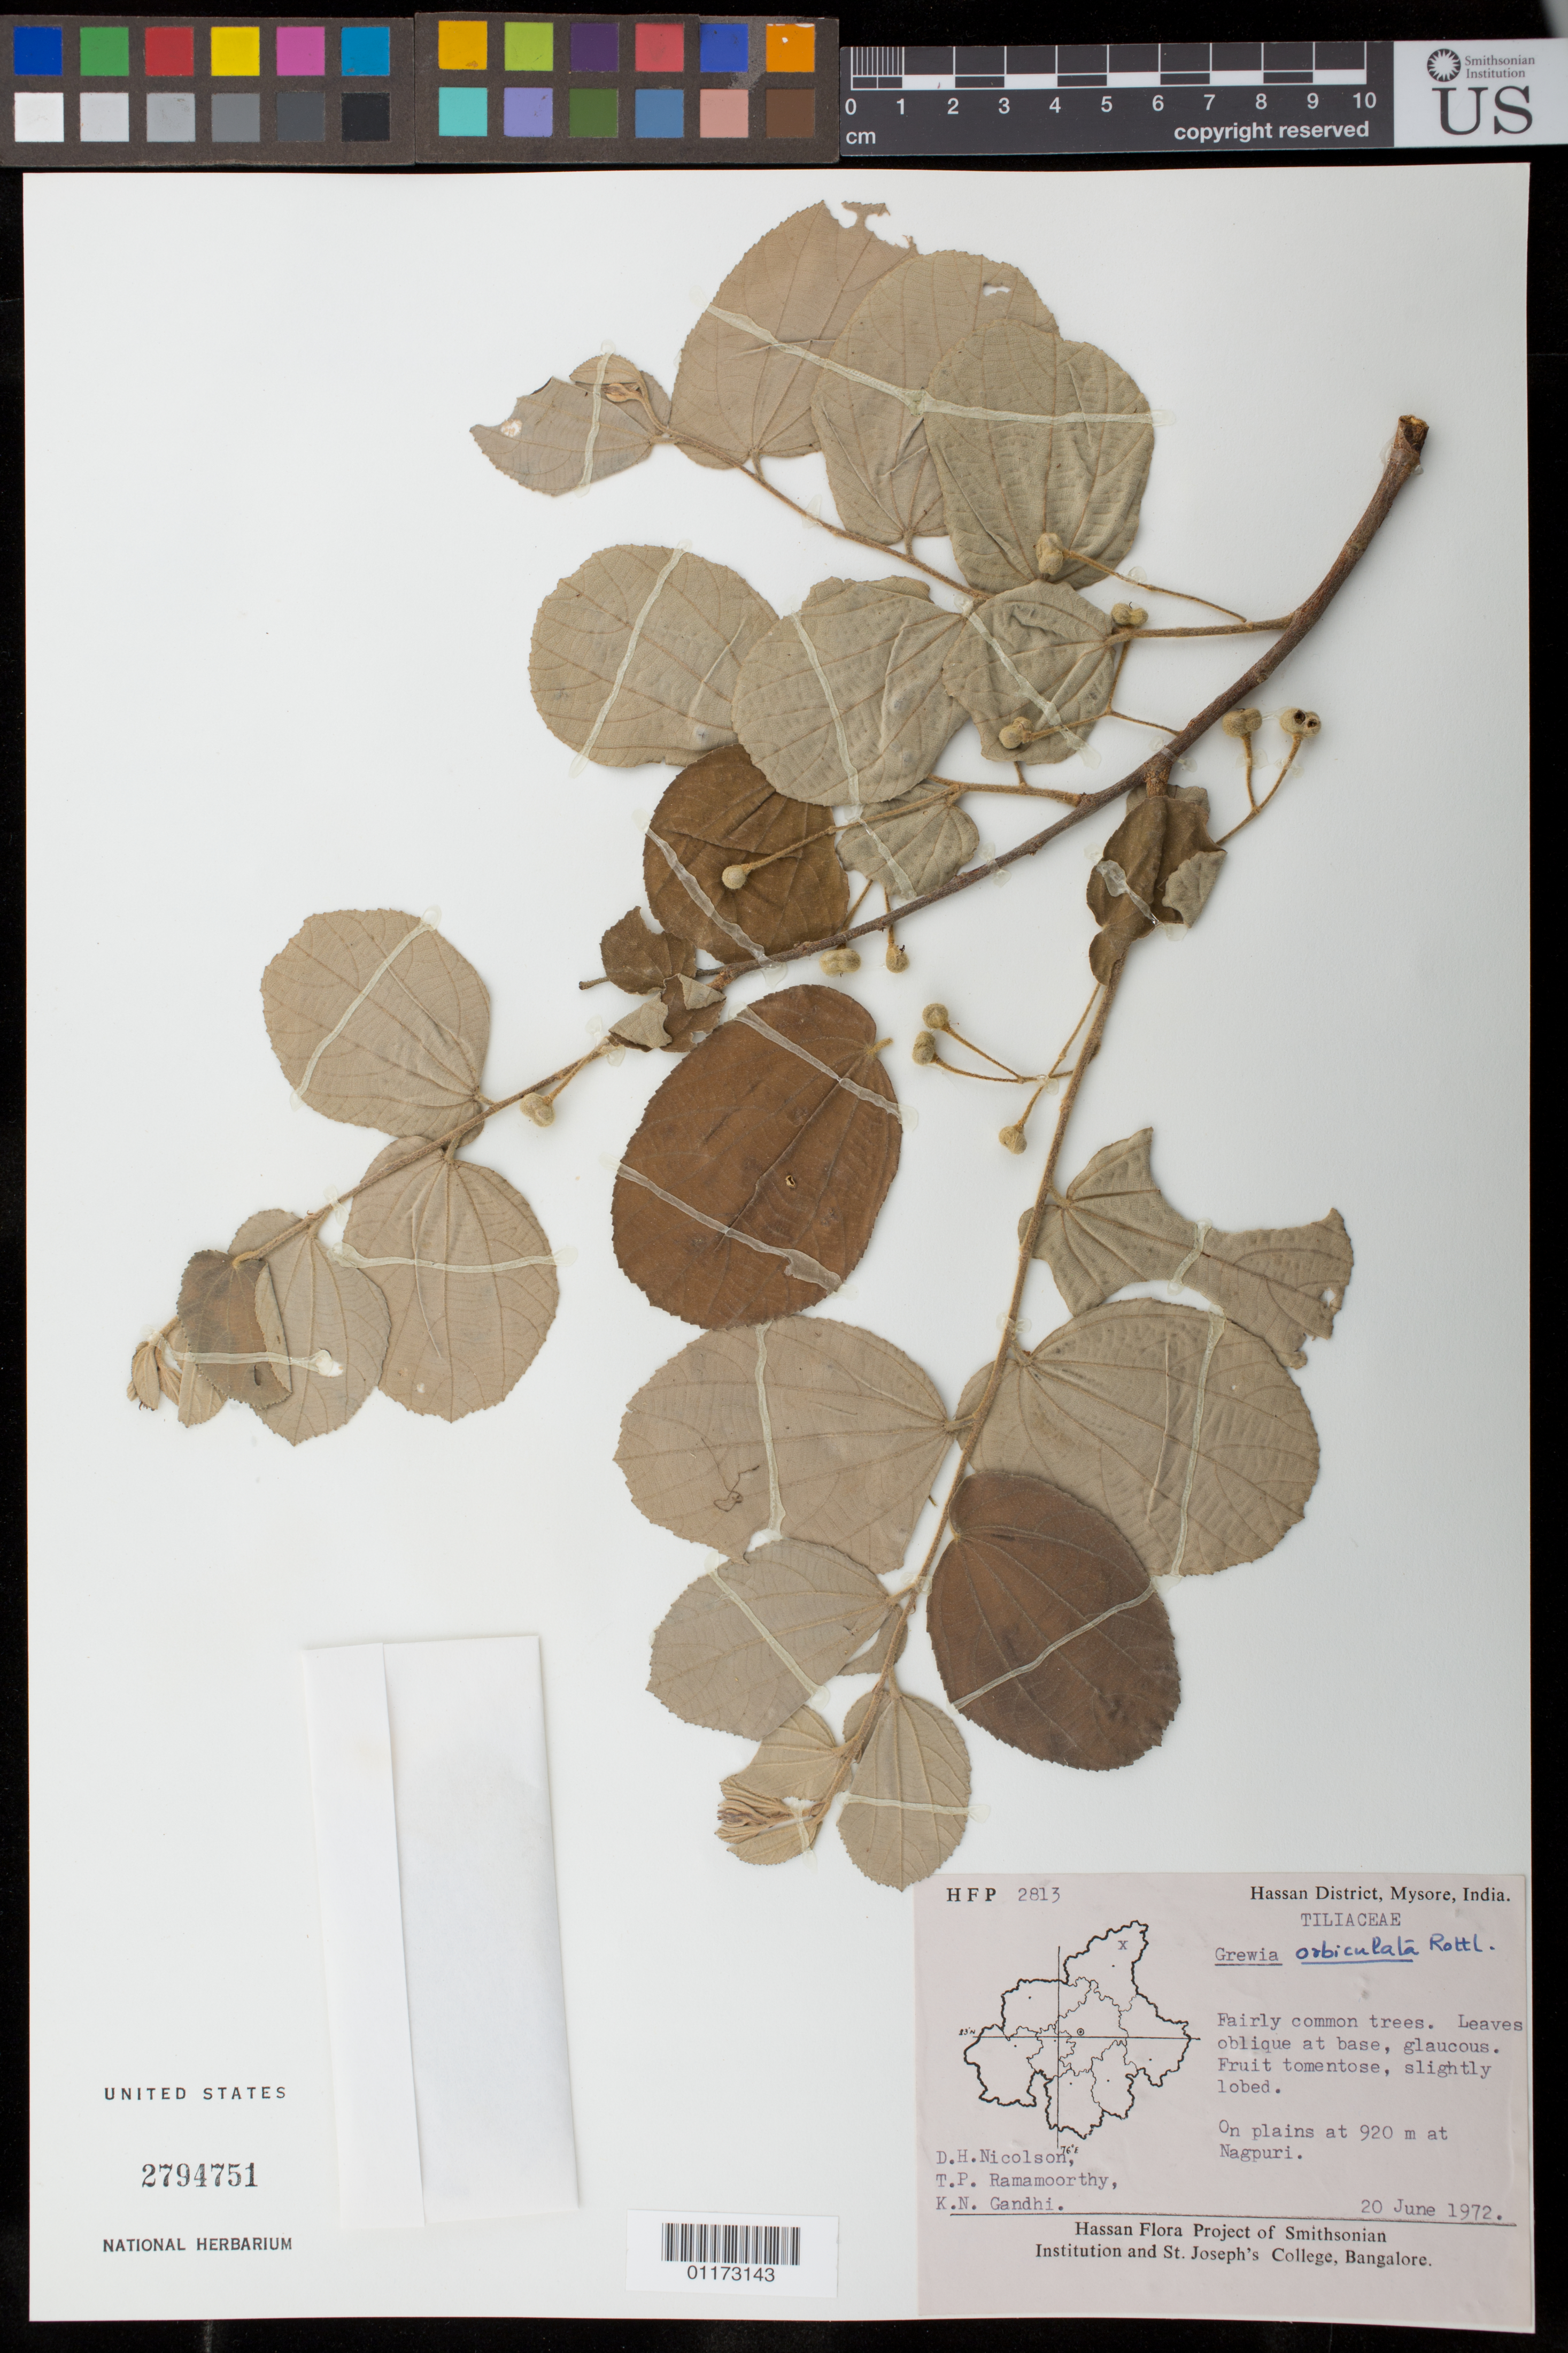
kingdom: Plantae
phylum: Tracheophyta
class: Magnoliopsida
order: Malvales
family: Malvaceae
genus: Grewia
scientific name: Grewia orbiculata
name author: Rottler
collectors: D. H. Nicolson, T. P. Ramamoorthy & K. N. Gandhi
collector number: HFP 2813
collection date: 1972-06-20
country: India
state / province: Karnataka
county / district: Mysore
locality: Nagpuri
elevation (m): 920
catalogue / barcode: US 2794751